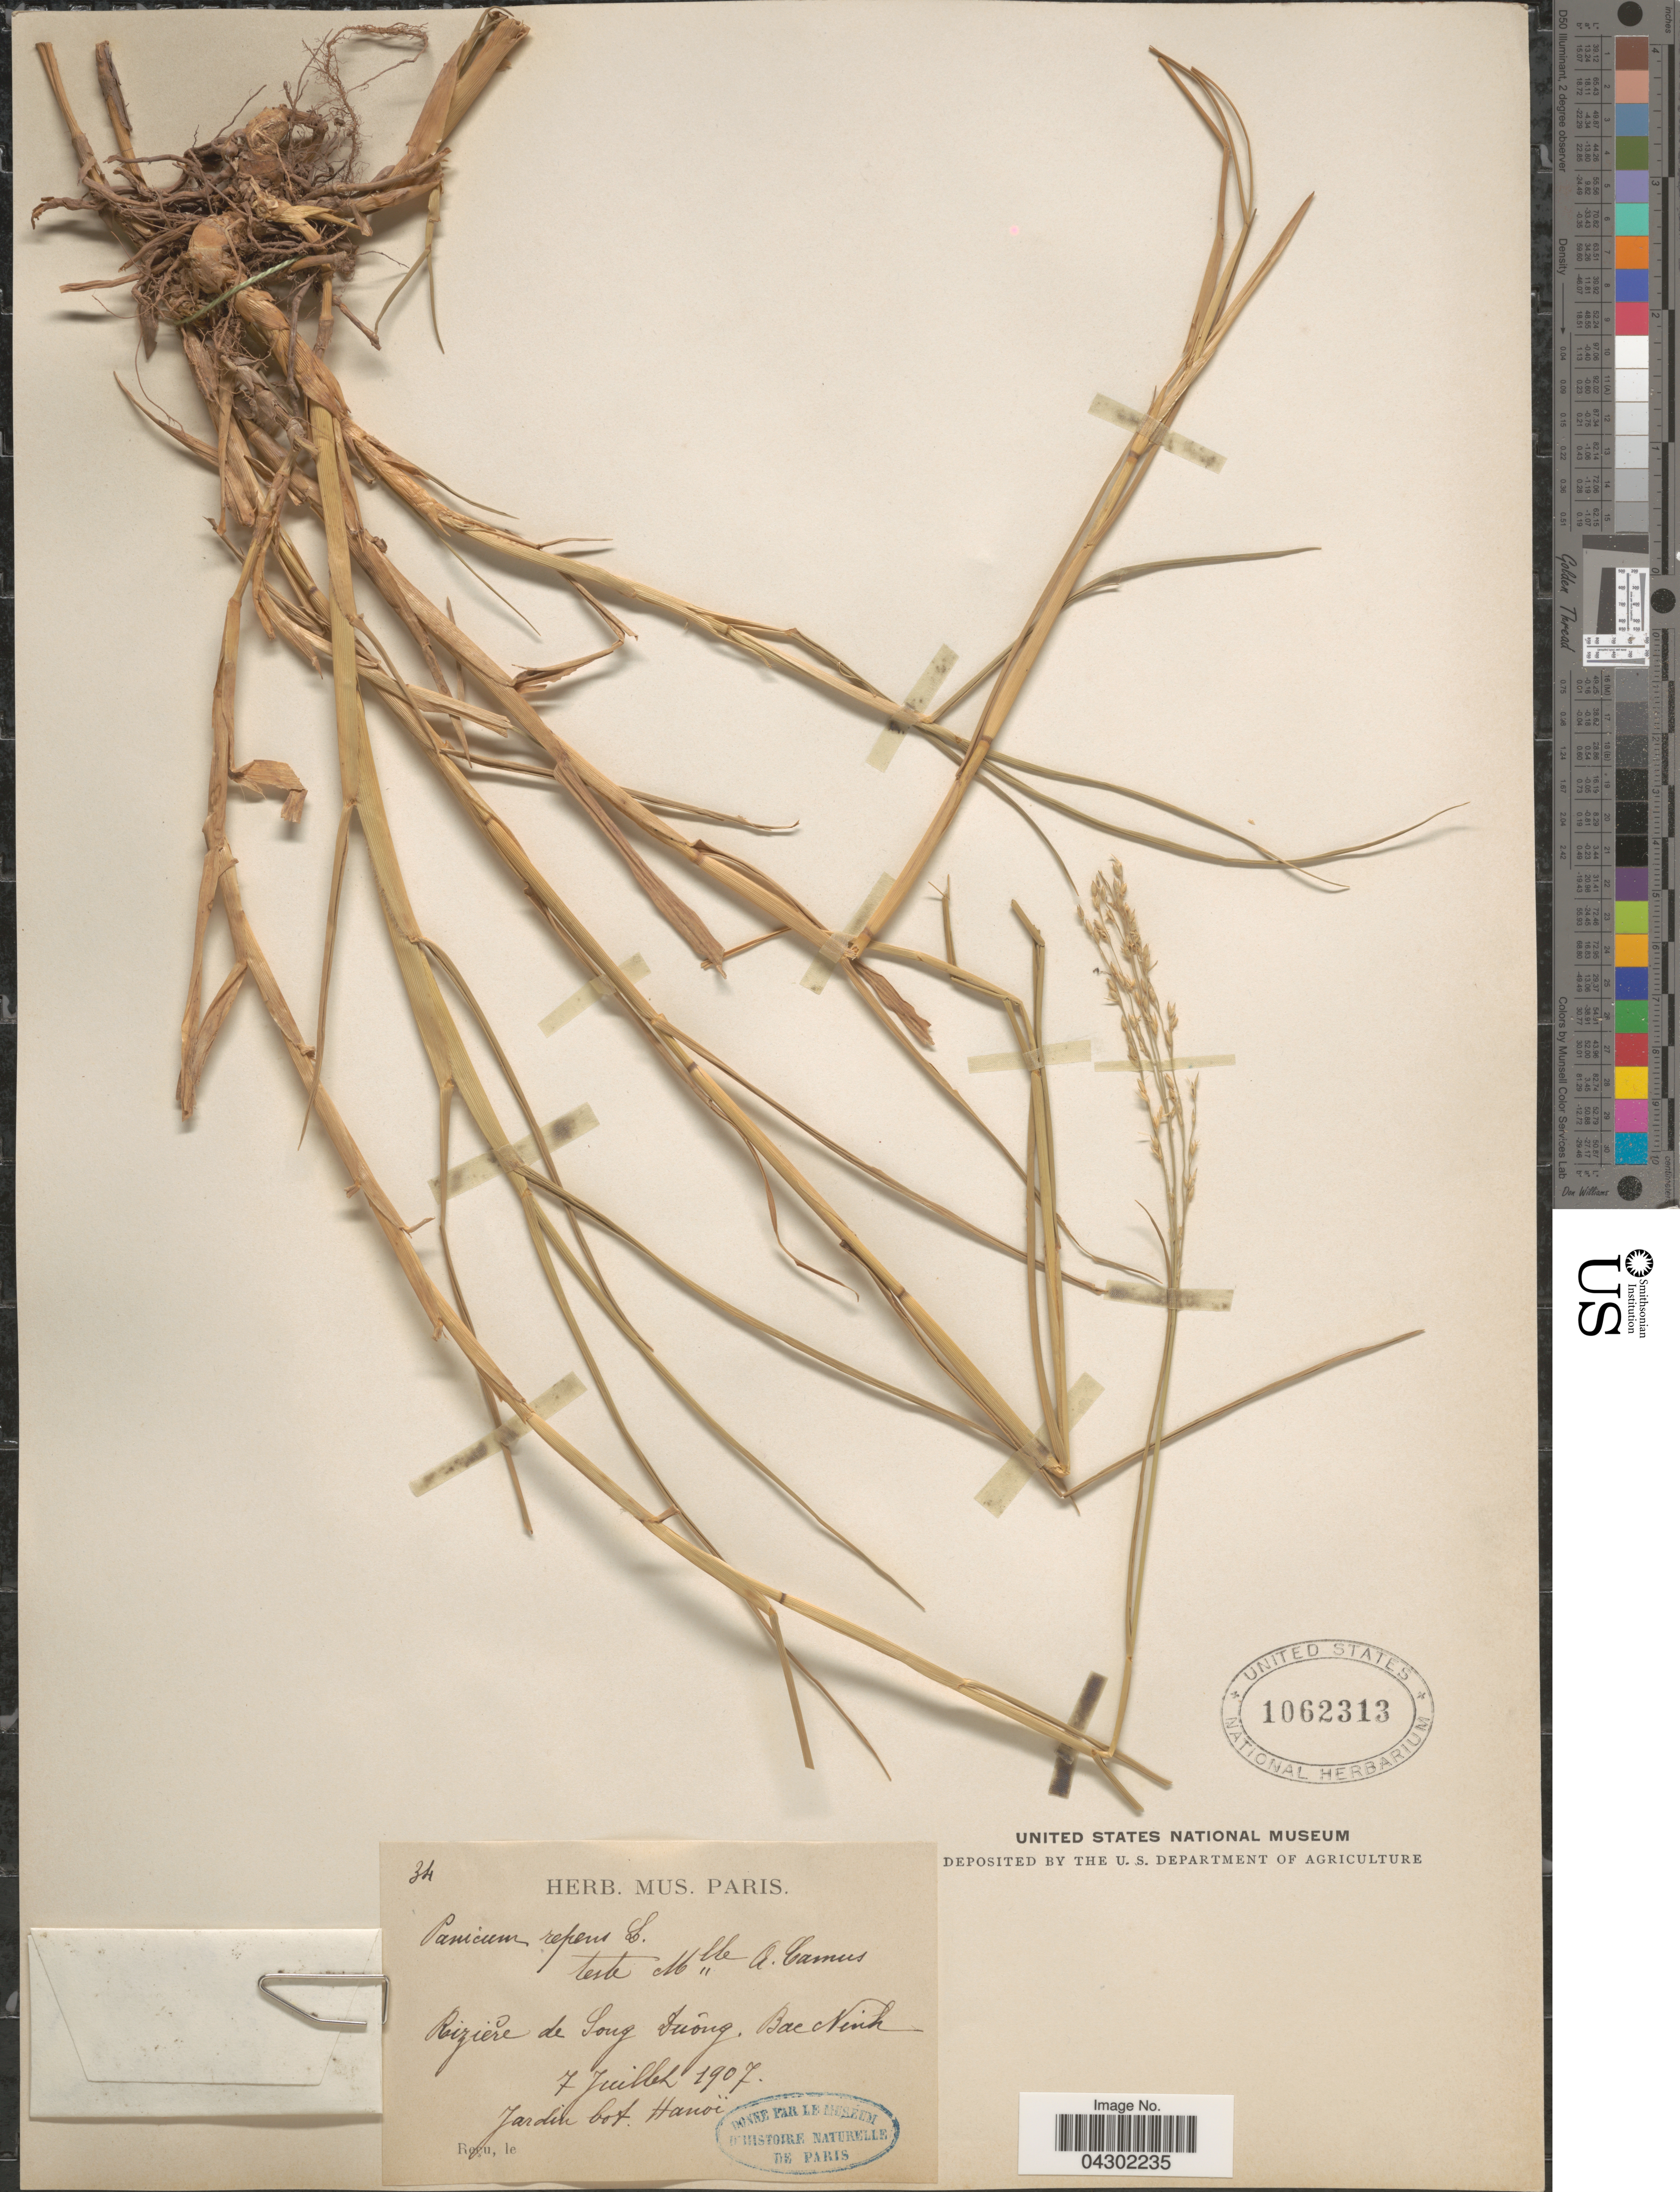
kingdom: Plantae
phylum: Tracheophyta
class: Liliopsida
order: Poales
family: Poaceae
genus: Panicum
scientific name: Panicum repens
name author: L.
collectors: Ex herb. Jardin Botanique, Hanoi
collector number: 34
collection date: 1907-07-07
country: Vietnam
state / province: Bac Ninh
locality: Riziere de Song Duóng.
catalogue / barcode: US 1062313